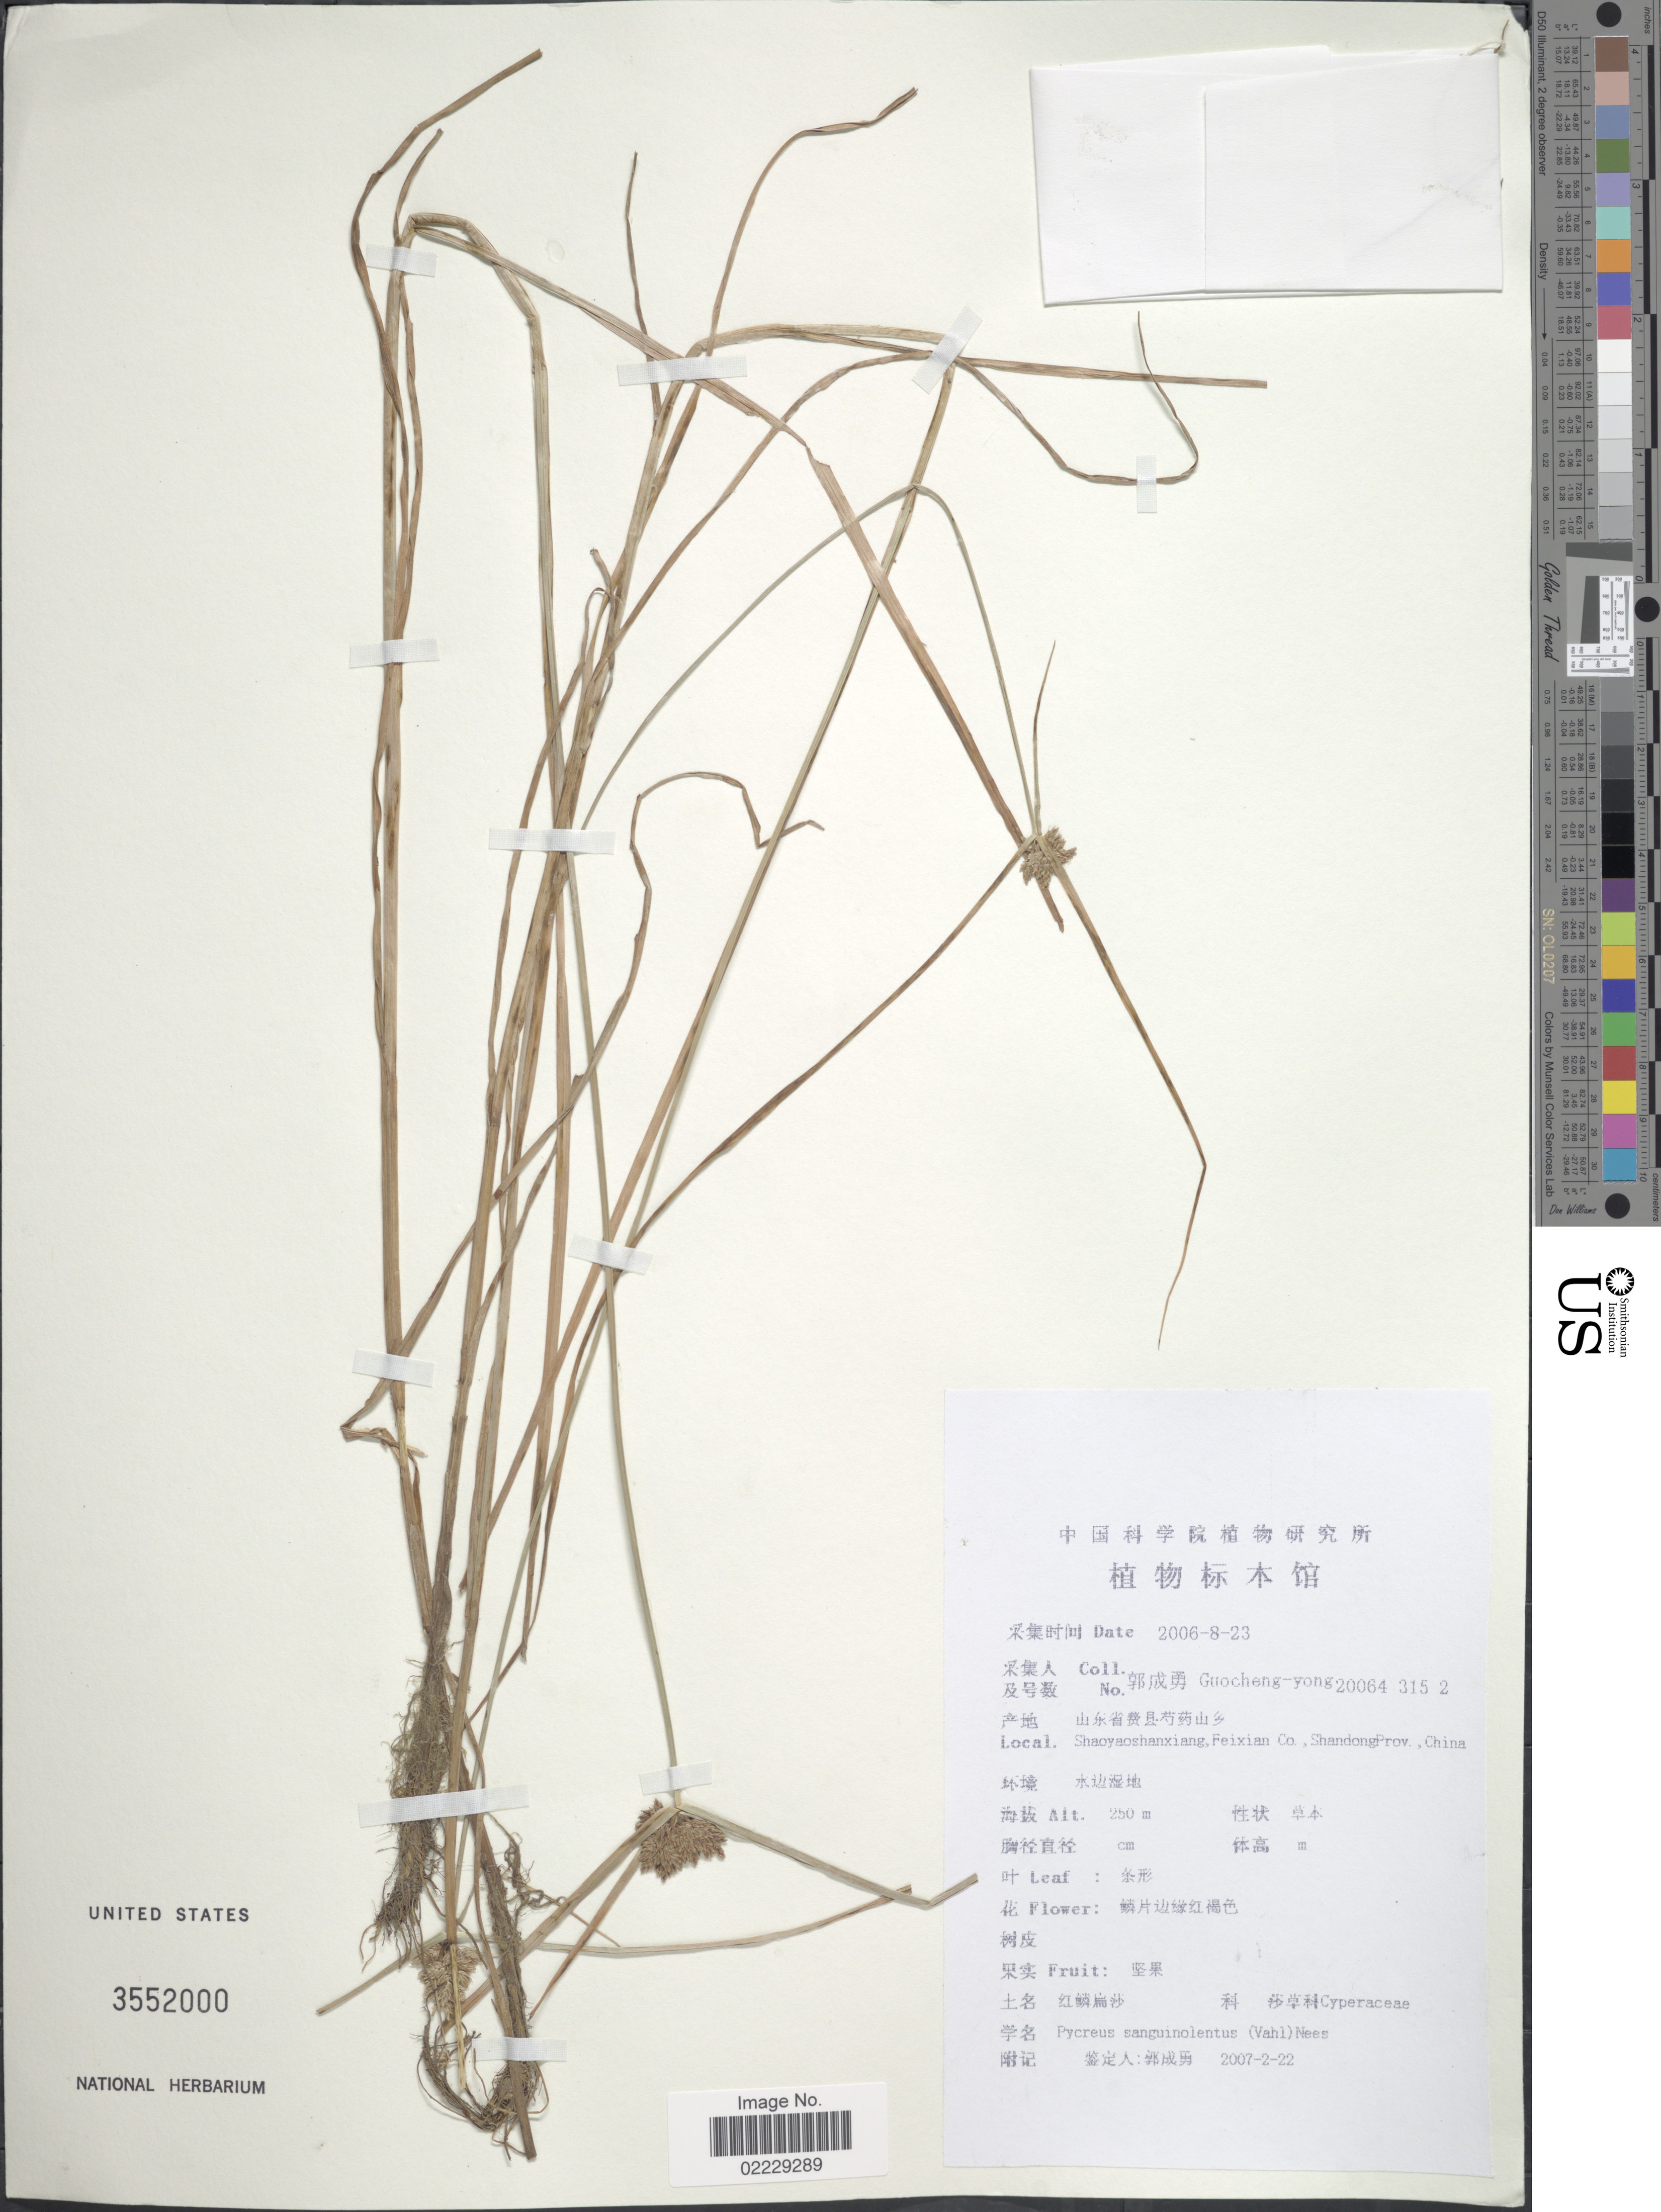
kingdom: Plantae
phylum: Tracheophyta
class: Liliopsida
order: Poales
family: Cyperaceae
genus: Cyperus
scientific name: Cyperus sanguinolentus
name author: Vahl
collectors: Guo cheng-yong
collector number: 200643152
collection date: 2006-08-23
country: China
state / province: Shandong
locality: Shaoyaoshanxiang, Feixian Co.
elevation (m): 250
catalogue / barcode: US 3552000